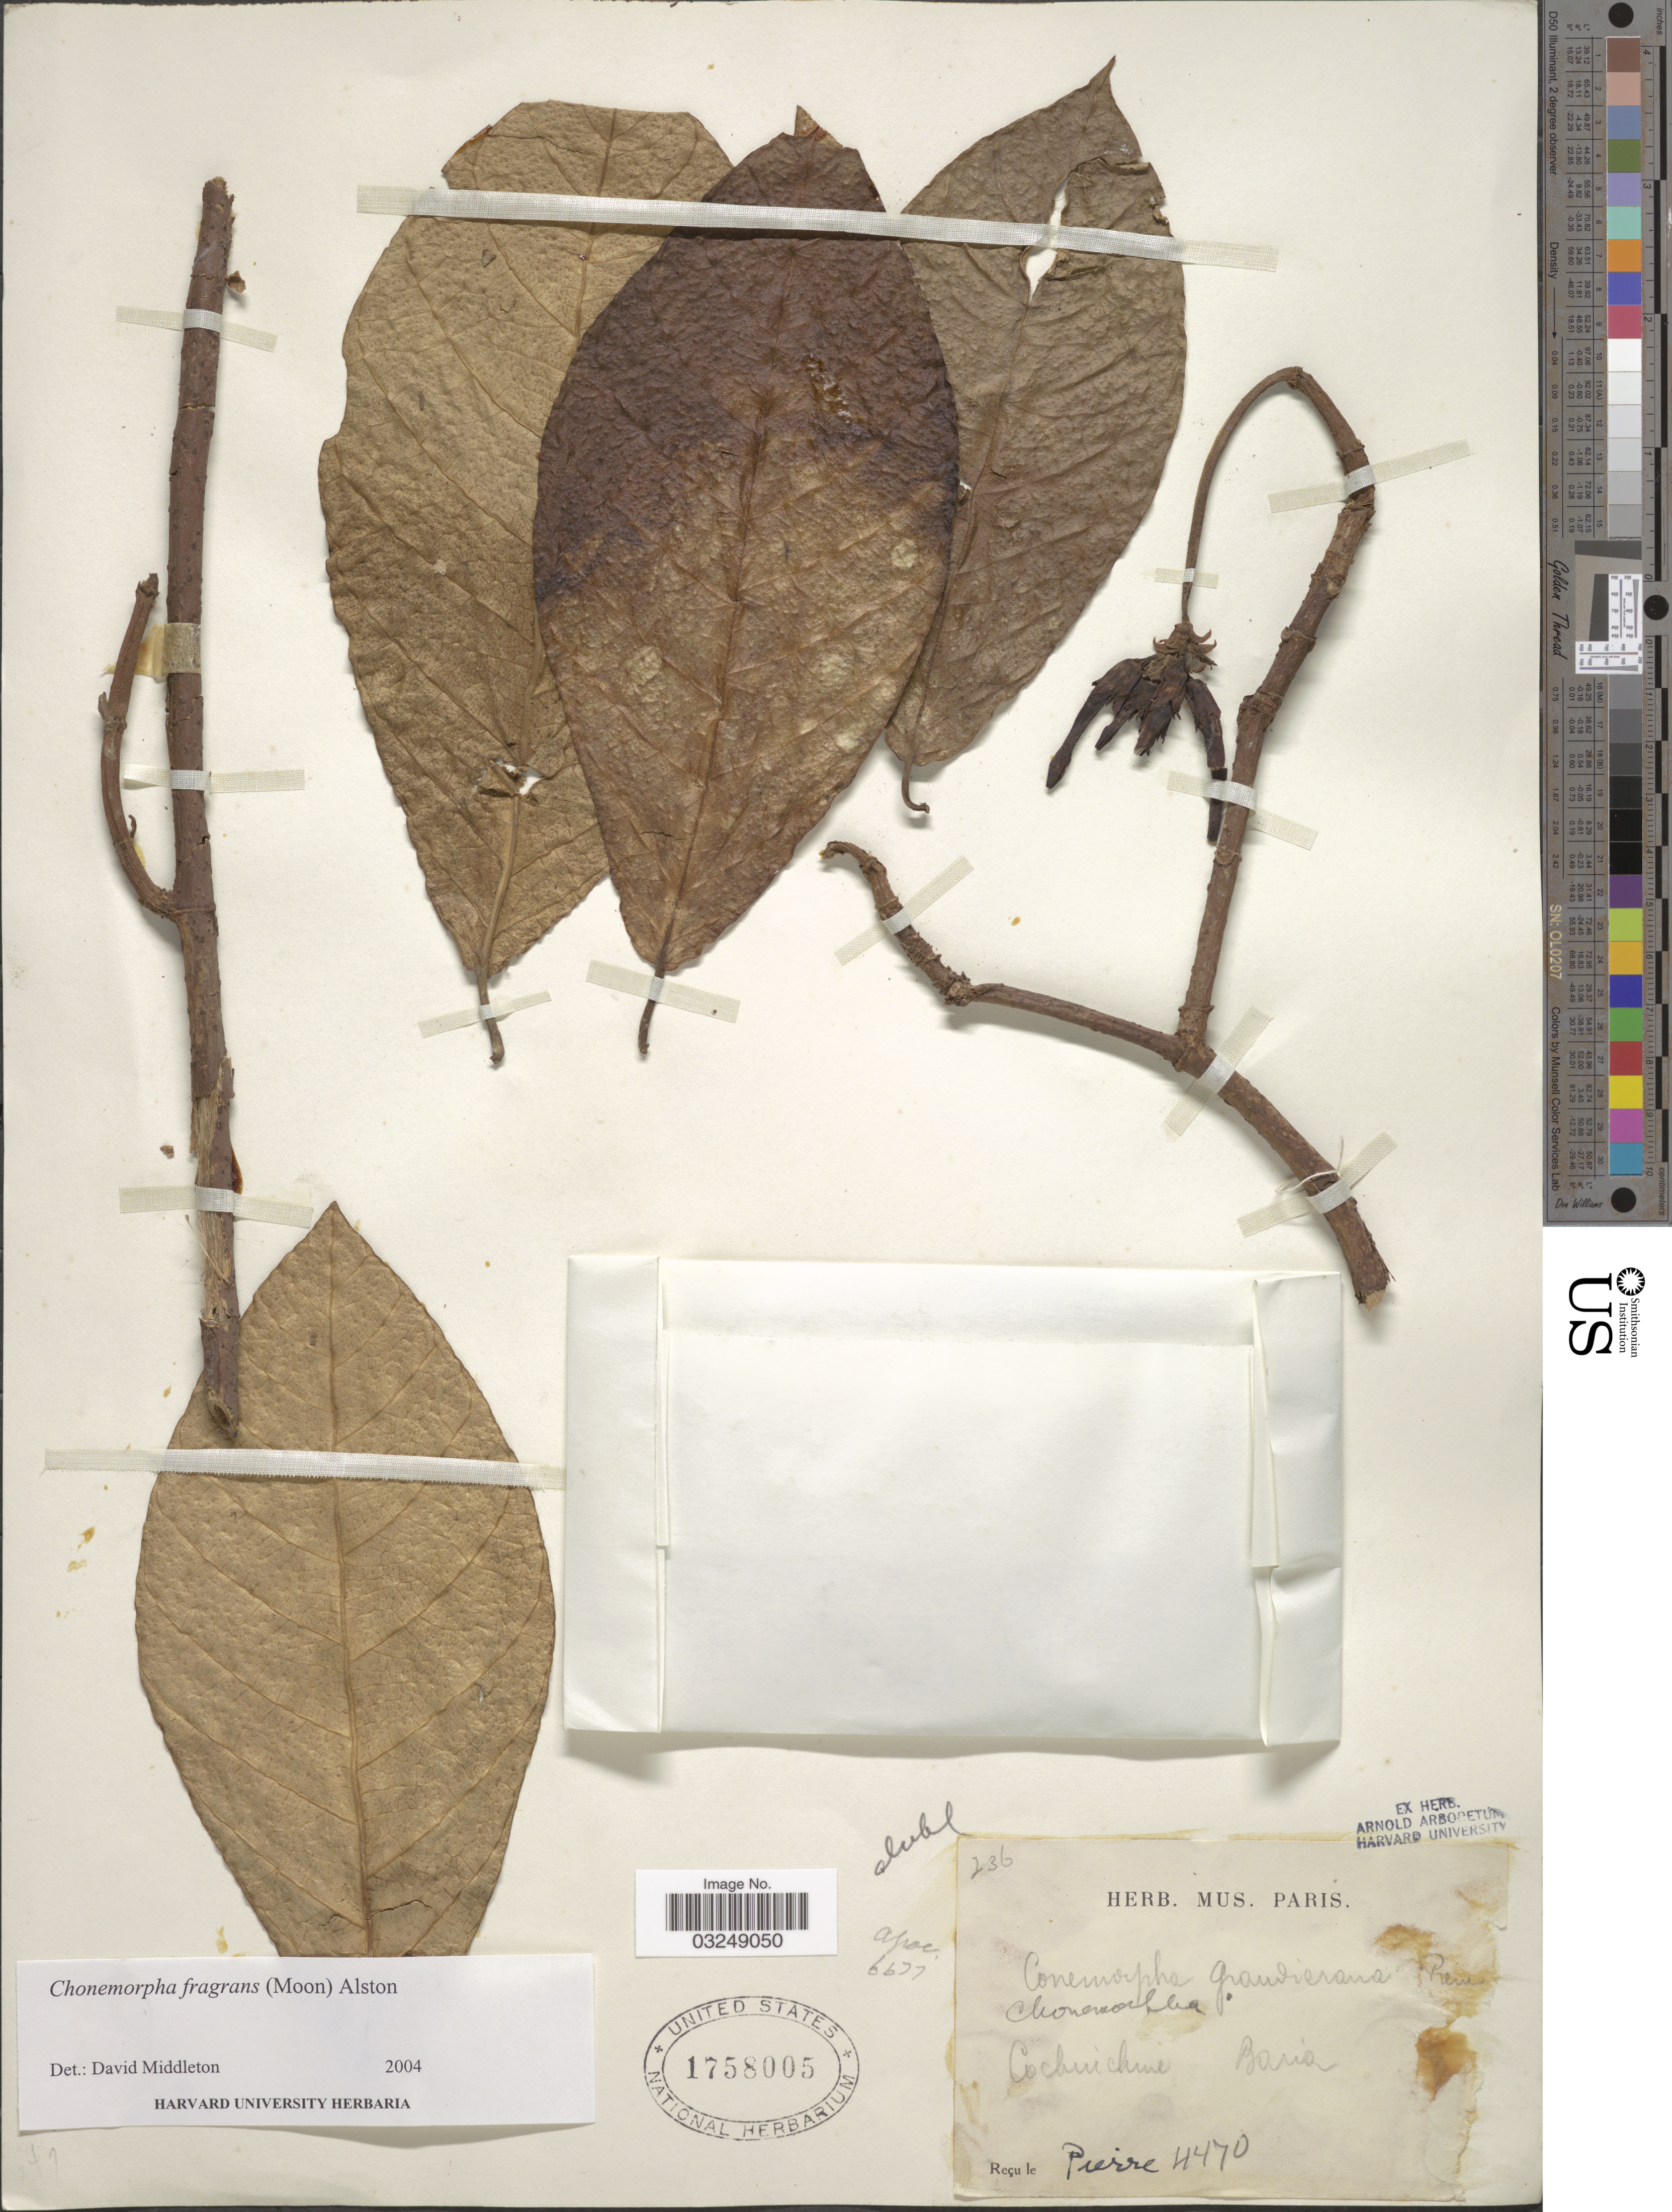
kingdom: Plantae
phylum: Tracheophyta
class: Magnoliopsida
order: Gentianales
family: Apocynaceae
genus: Chonemorpha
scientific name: Chonemorpha fragrans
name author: (K.H. Moon) Alston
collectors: -- Pierre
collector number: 4470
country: Vietnam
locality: Cochinchine, Baria.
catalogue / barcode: US 1758005